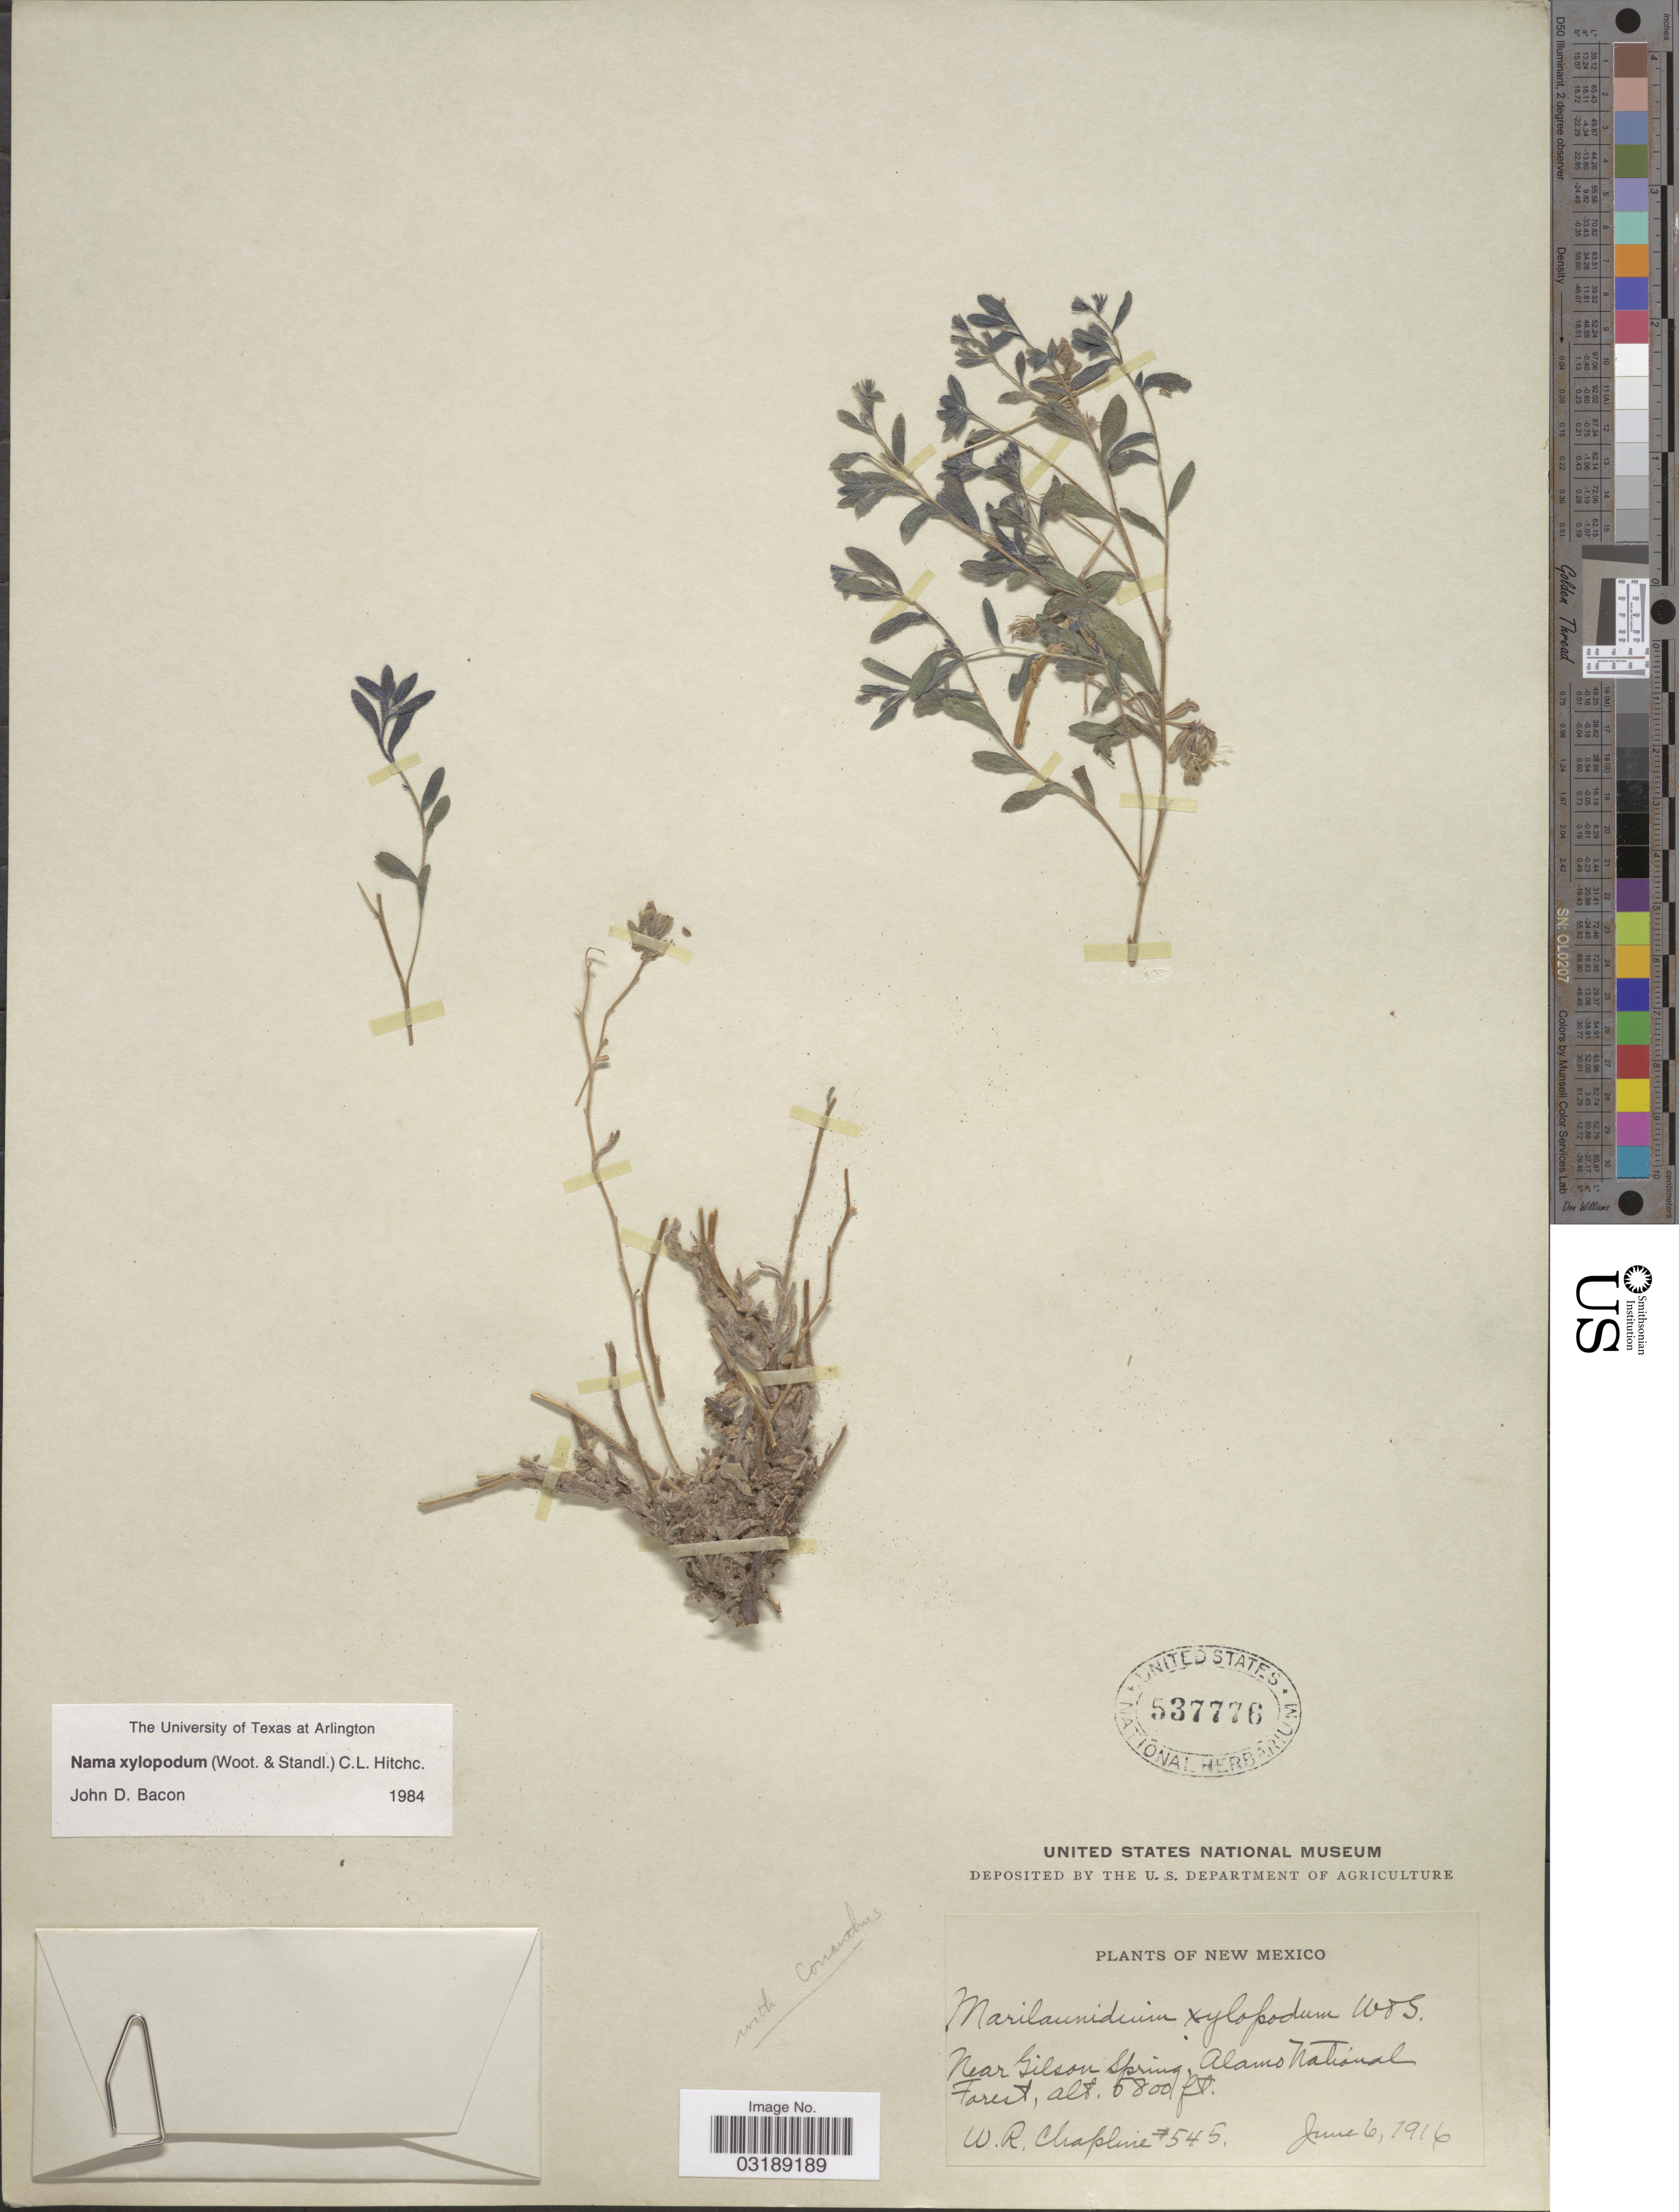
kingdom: Plantae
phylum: Tracheophyta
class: Magnoliopsida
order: Boraginales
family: Namaceae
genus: Nama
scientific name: Nama xylopoda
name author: (Wooton & Standl.) C.L. Hitchc.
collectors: W. Chapline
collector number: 545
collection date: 1916-06-06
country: United States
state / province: New Mexico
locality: Near Gilson Spring, Alamo National Forest.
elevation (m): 1768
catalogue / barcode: US 537776